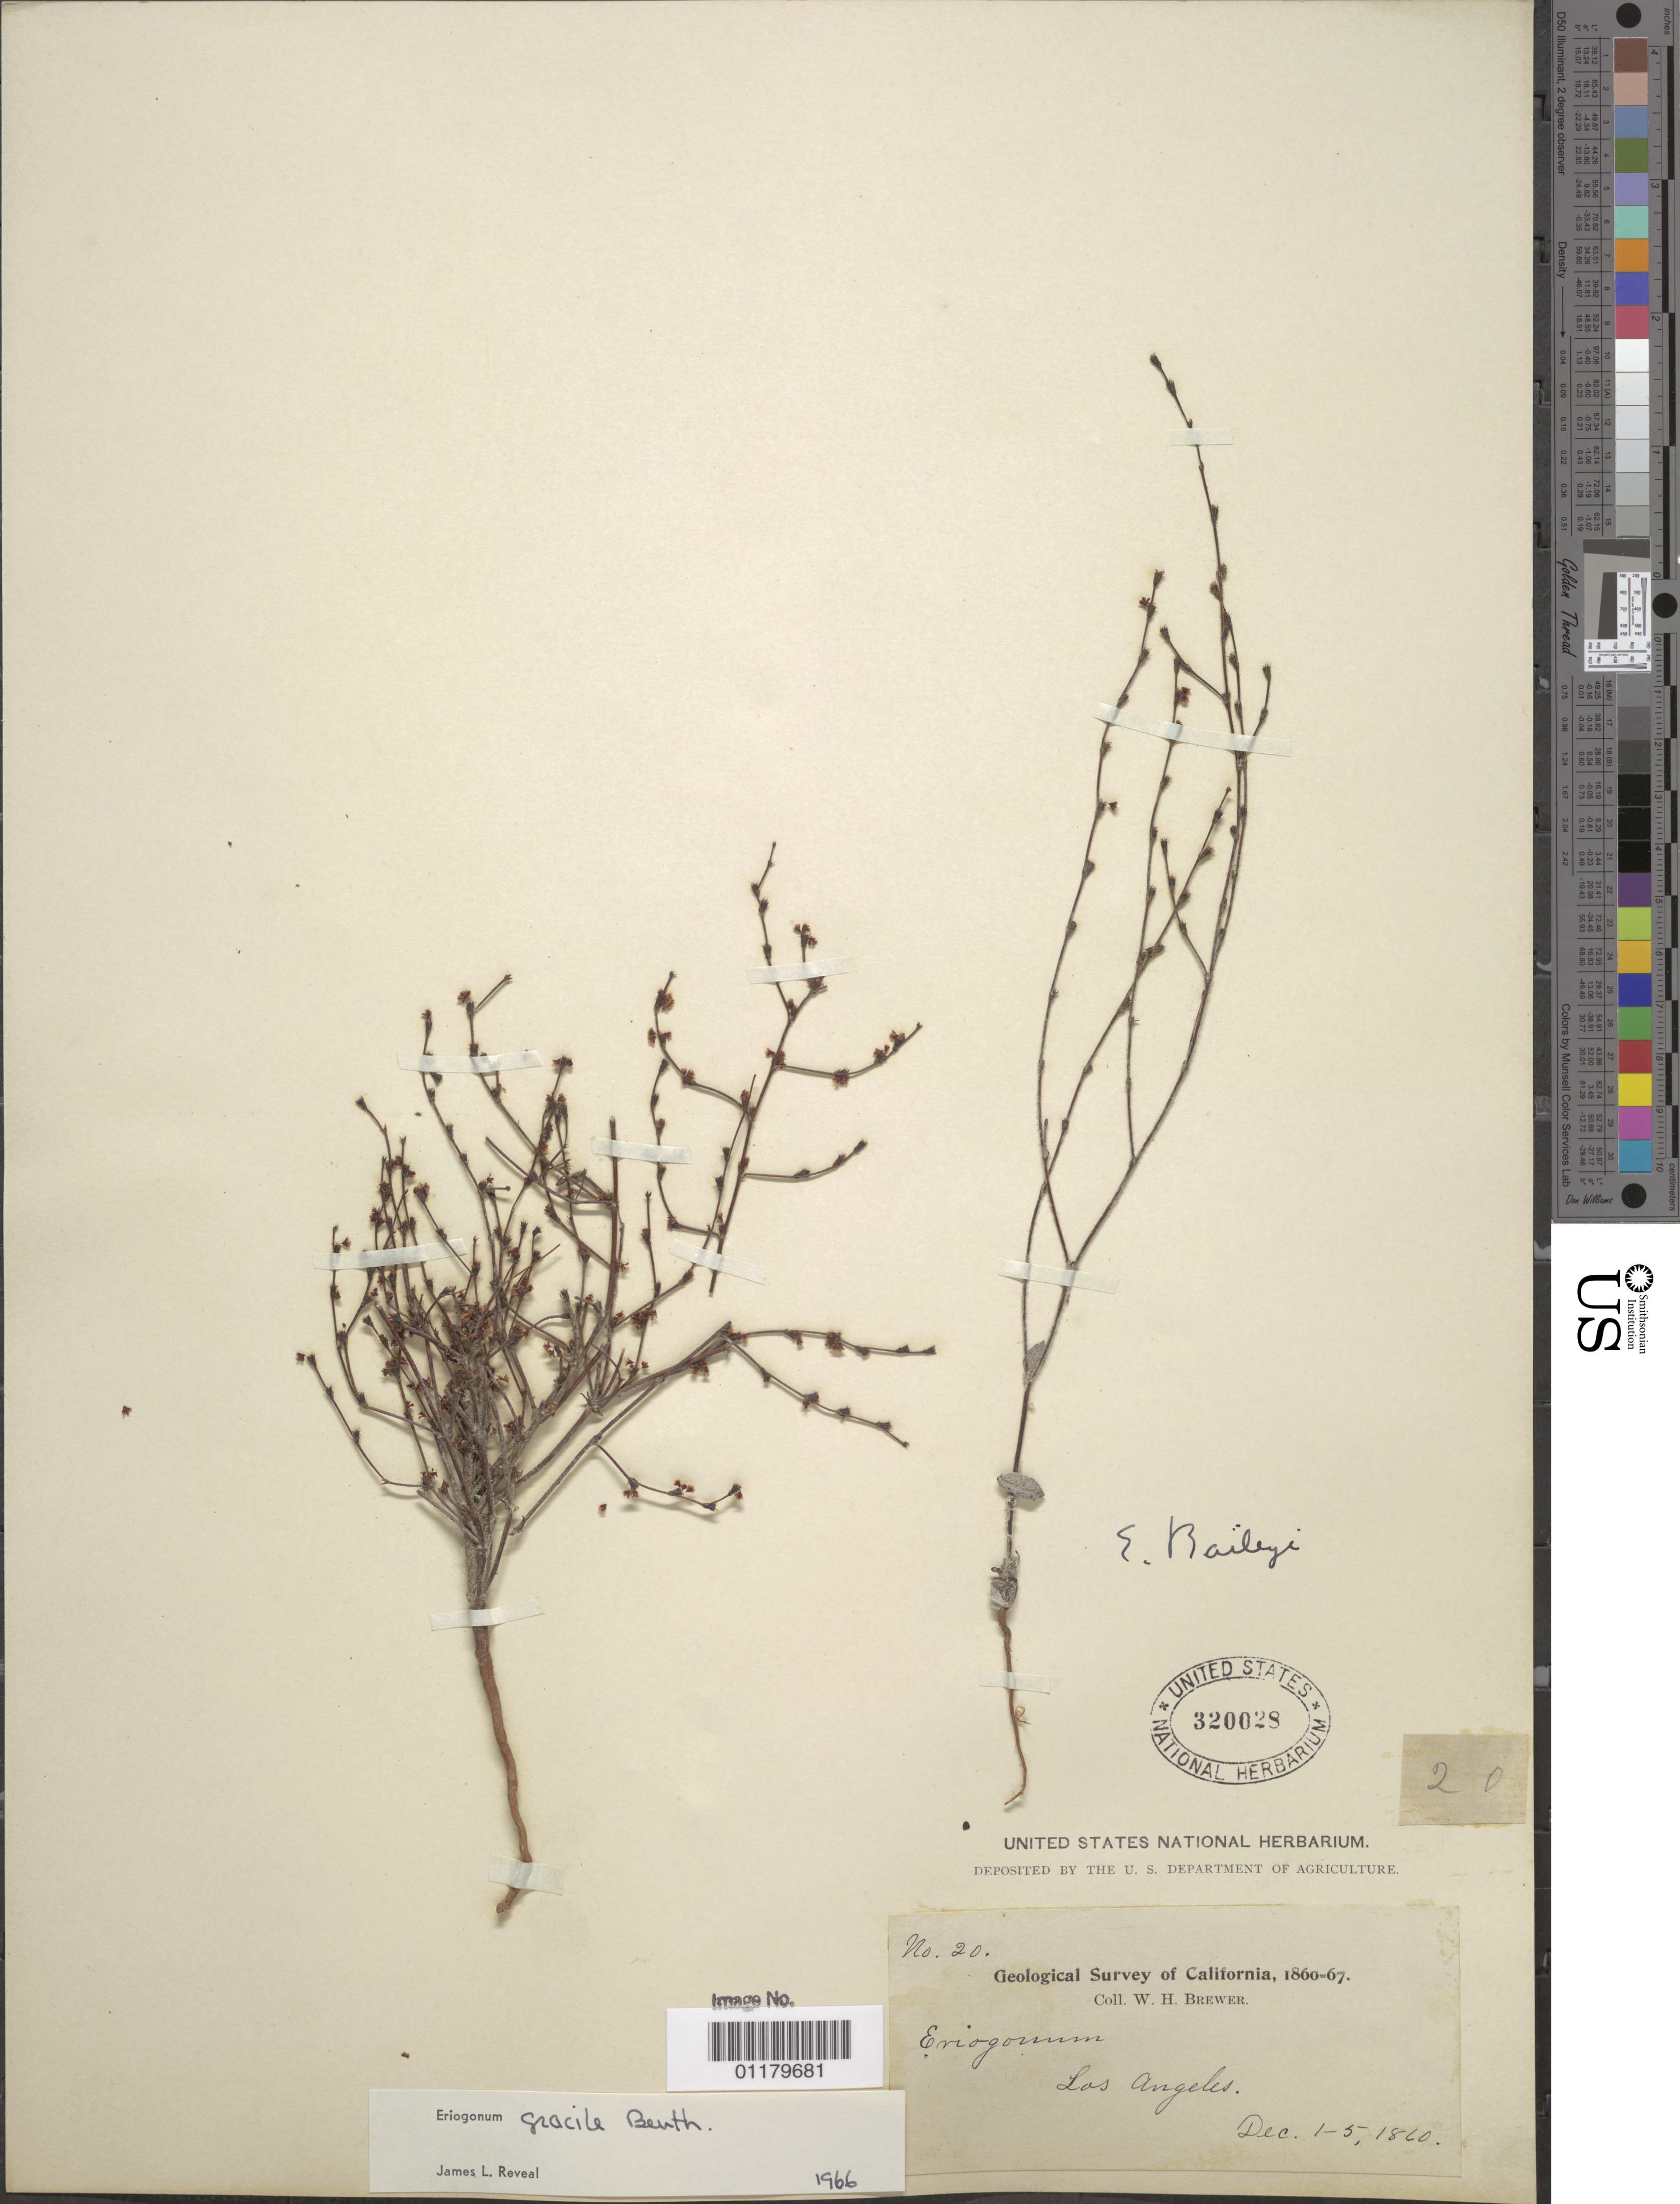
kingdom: Plantae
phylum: Tracheophyta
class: Magnoliopsida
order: Caryophyllales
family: Polygonaceae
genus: Eriogonum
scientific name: Eriogonum gracile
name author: Benth.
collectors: W. H. Brewer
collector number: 20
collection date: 1860-12-01/1860-12-05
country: United States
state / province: California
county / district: Los Angeles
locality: Los Angeles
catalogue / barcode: US 320028